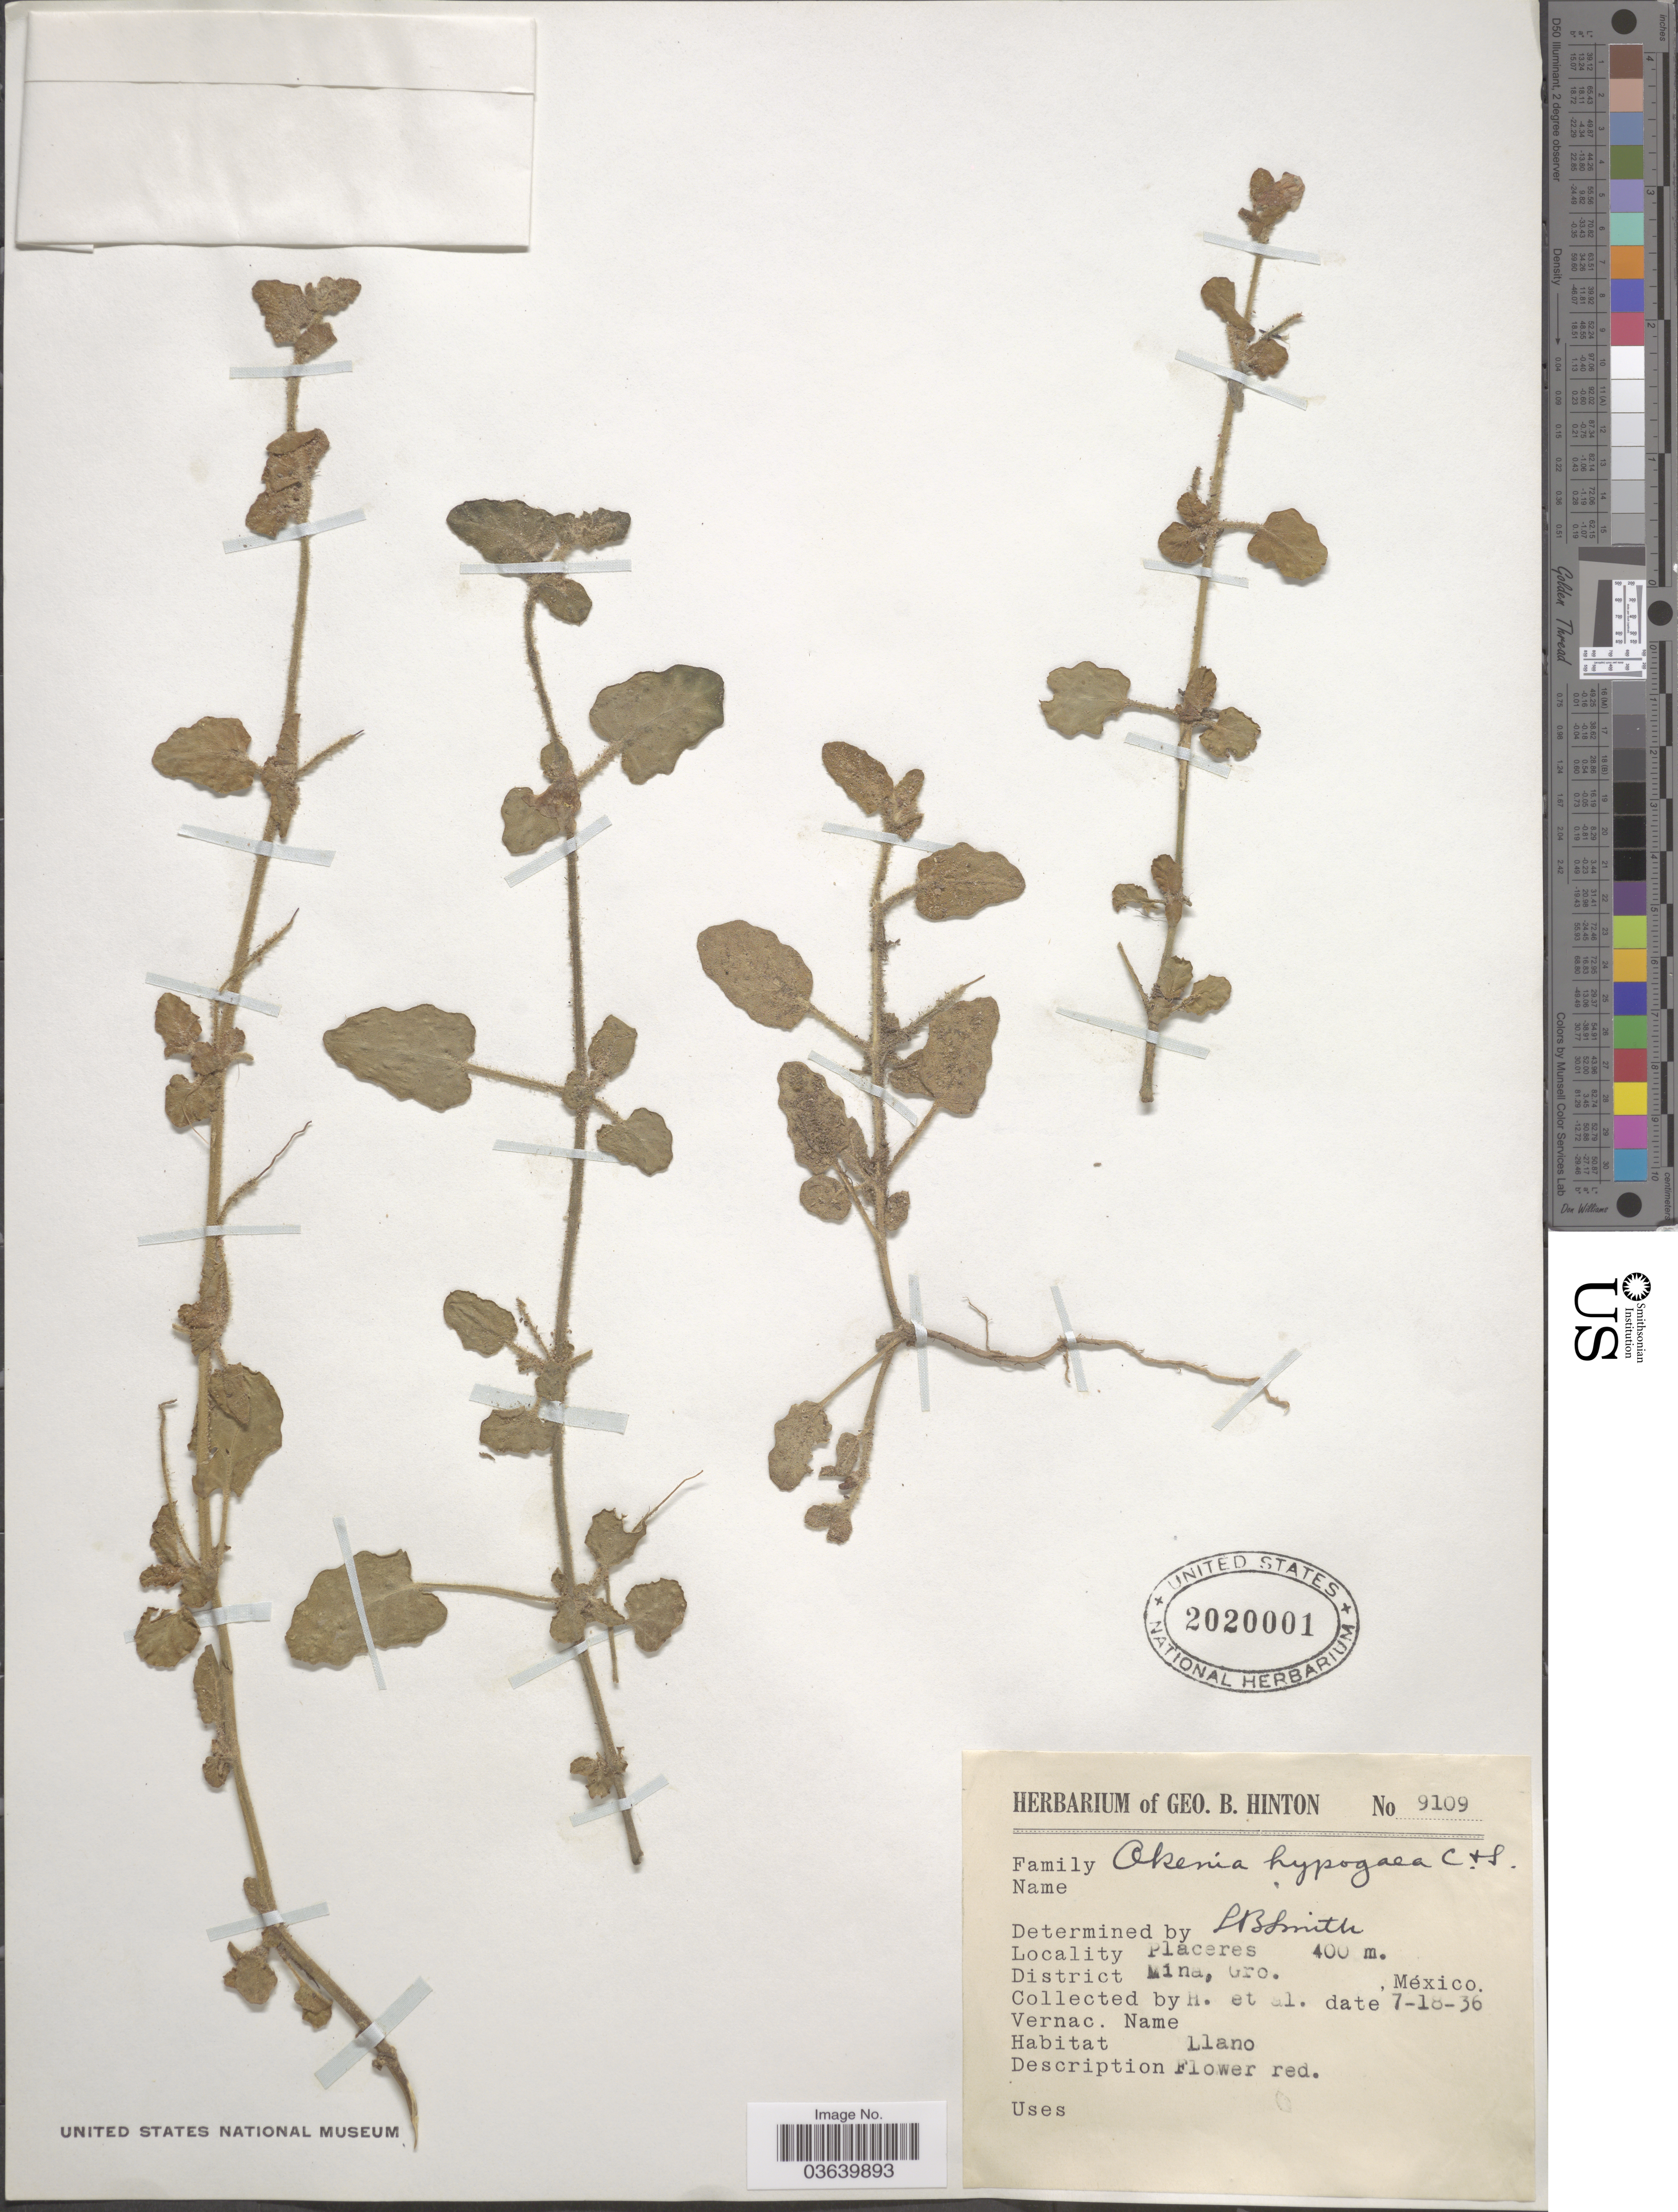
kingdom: Plantae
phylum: Tracheophyta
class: Magnoliopsida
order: Caryophyllales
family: Nyctaginaceae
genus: Okenia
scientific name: Okenia hypogaea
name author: Schltdl. & Cham.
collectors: G. B. Hinton & et al.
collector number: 9109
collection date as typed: Transcribed d/m/y: 18/7/36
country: Mexico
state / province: Guerrero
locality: Placeres. District Mina.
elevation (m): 400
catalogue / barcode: US 2020001